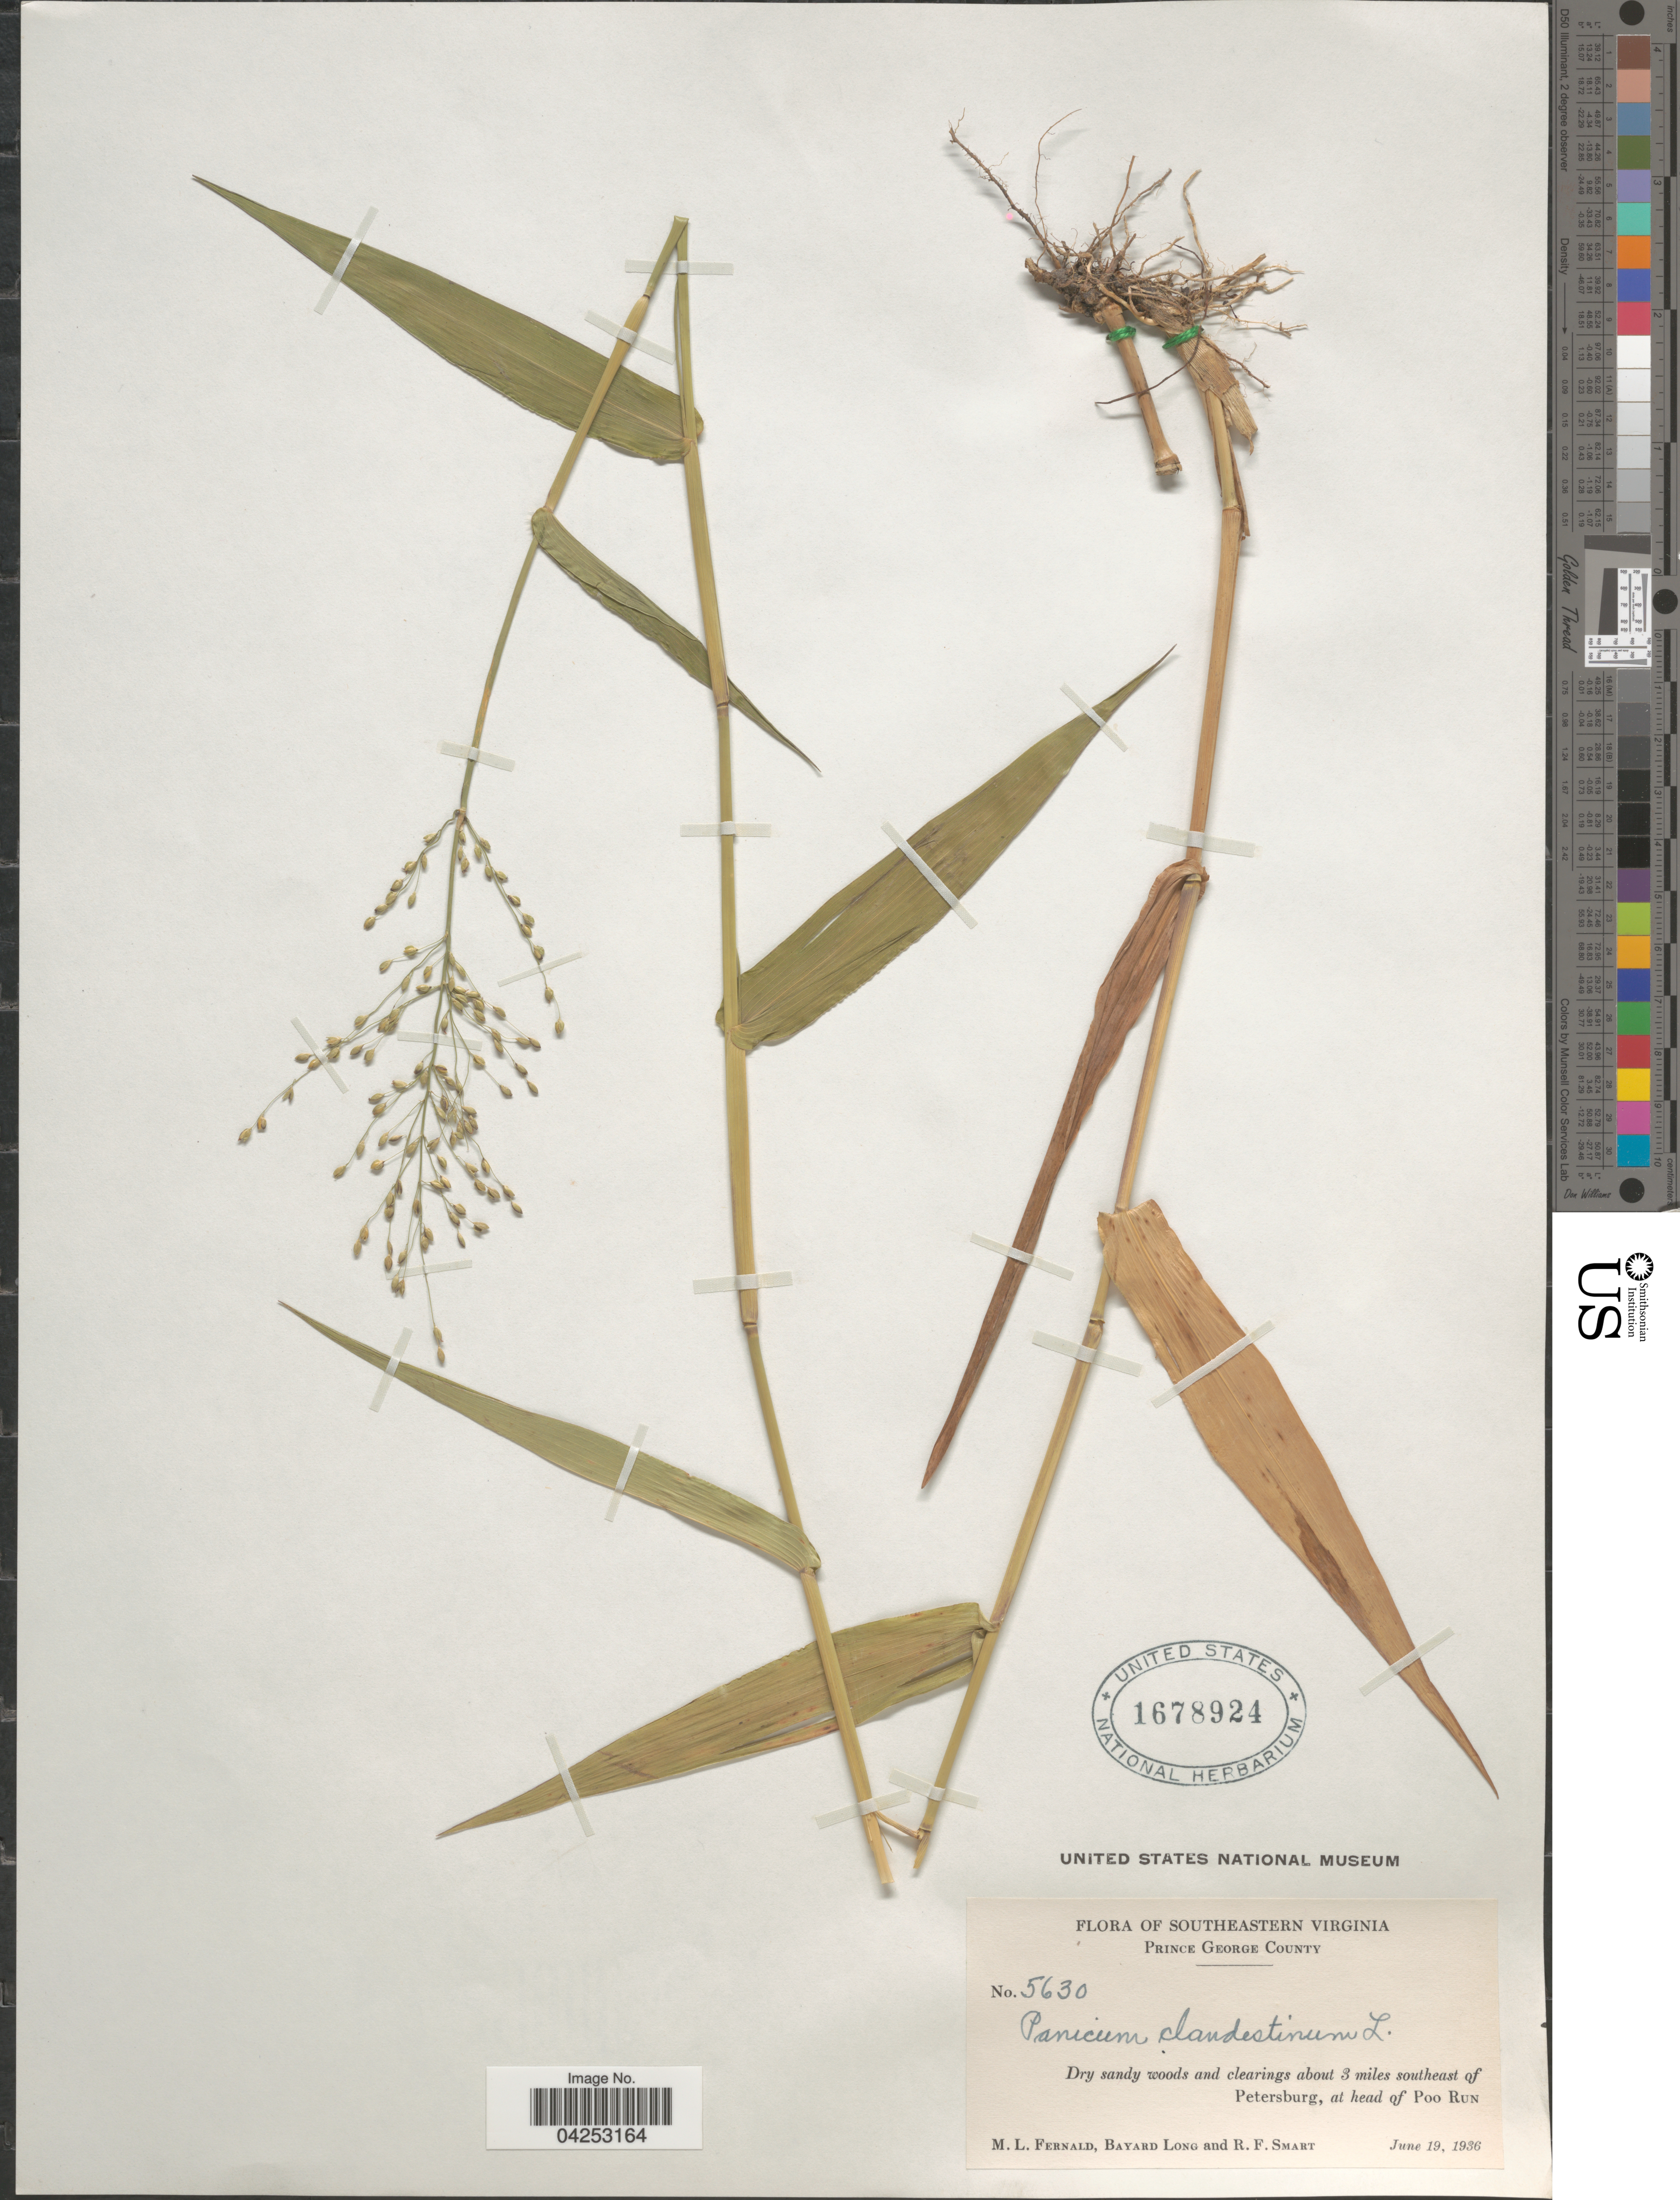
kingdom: Plantae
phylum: Tracheophyta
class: Liliopsida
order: Poales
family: Poaceae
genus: Dichanthelium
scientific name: Dichanthelium clandestinum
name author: (L.) Gould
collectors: M. L. Fernald, B. Long & R. Smart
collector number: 5630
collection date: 1936-06-19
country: United States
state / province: Virginia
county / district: Prince George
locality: Southeastern Virginia. Prince George County. Dry sandy woods and clearings about 3 miles southeast of Petersburg, at head of Poo Run.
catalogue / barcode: US 1678924